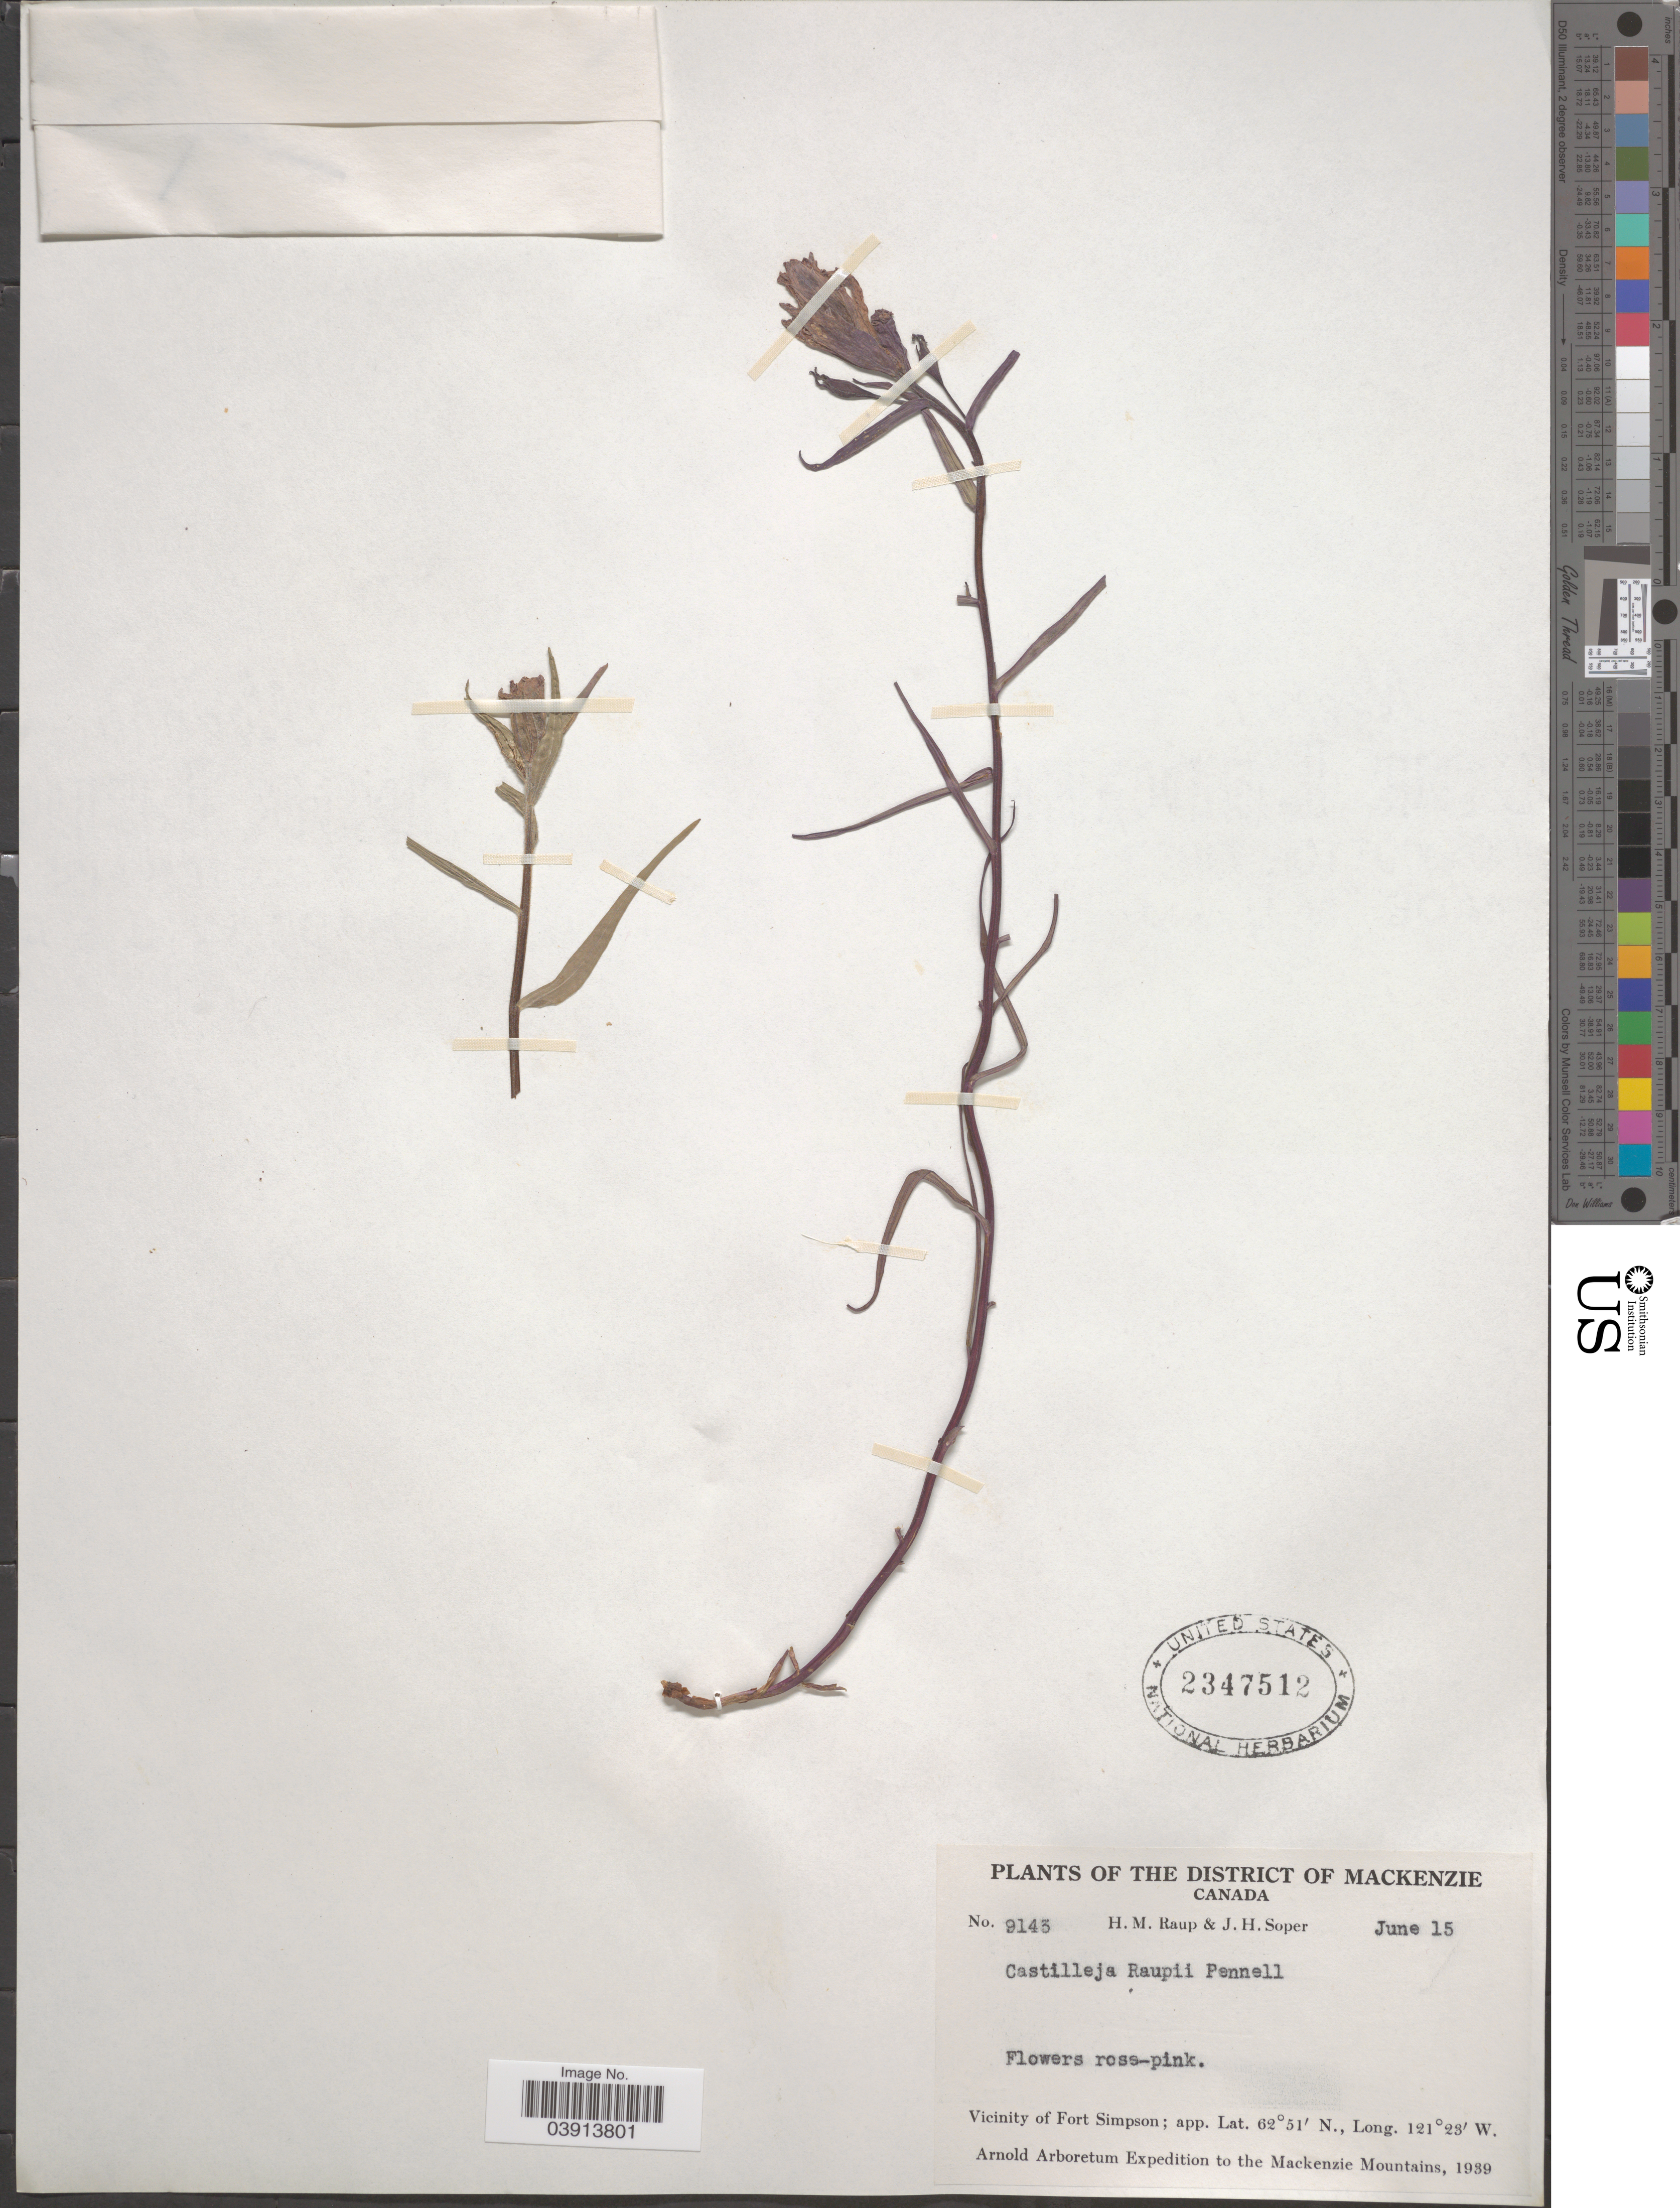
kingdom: Plantae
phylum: Tracheophyta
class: Magnoliopsida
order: Lamiales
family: Orobanchaceae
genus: Castilleja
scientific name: Castilleja raupii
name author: Pennell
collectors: H. Raup & J. H. Soper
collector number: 9143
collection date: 1939-06-15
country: Canada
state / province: Northwest Territories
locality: The District Mackenzie. Vicinity of Fort Simpson. The Mackenzie Mountains.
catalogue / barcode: US 2347512